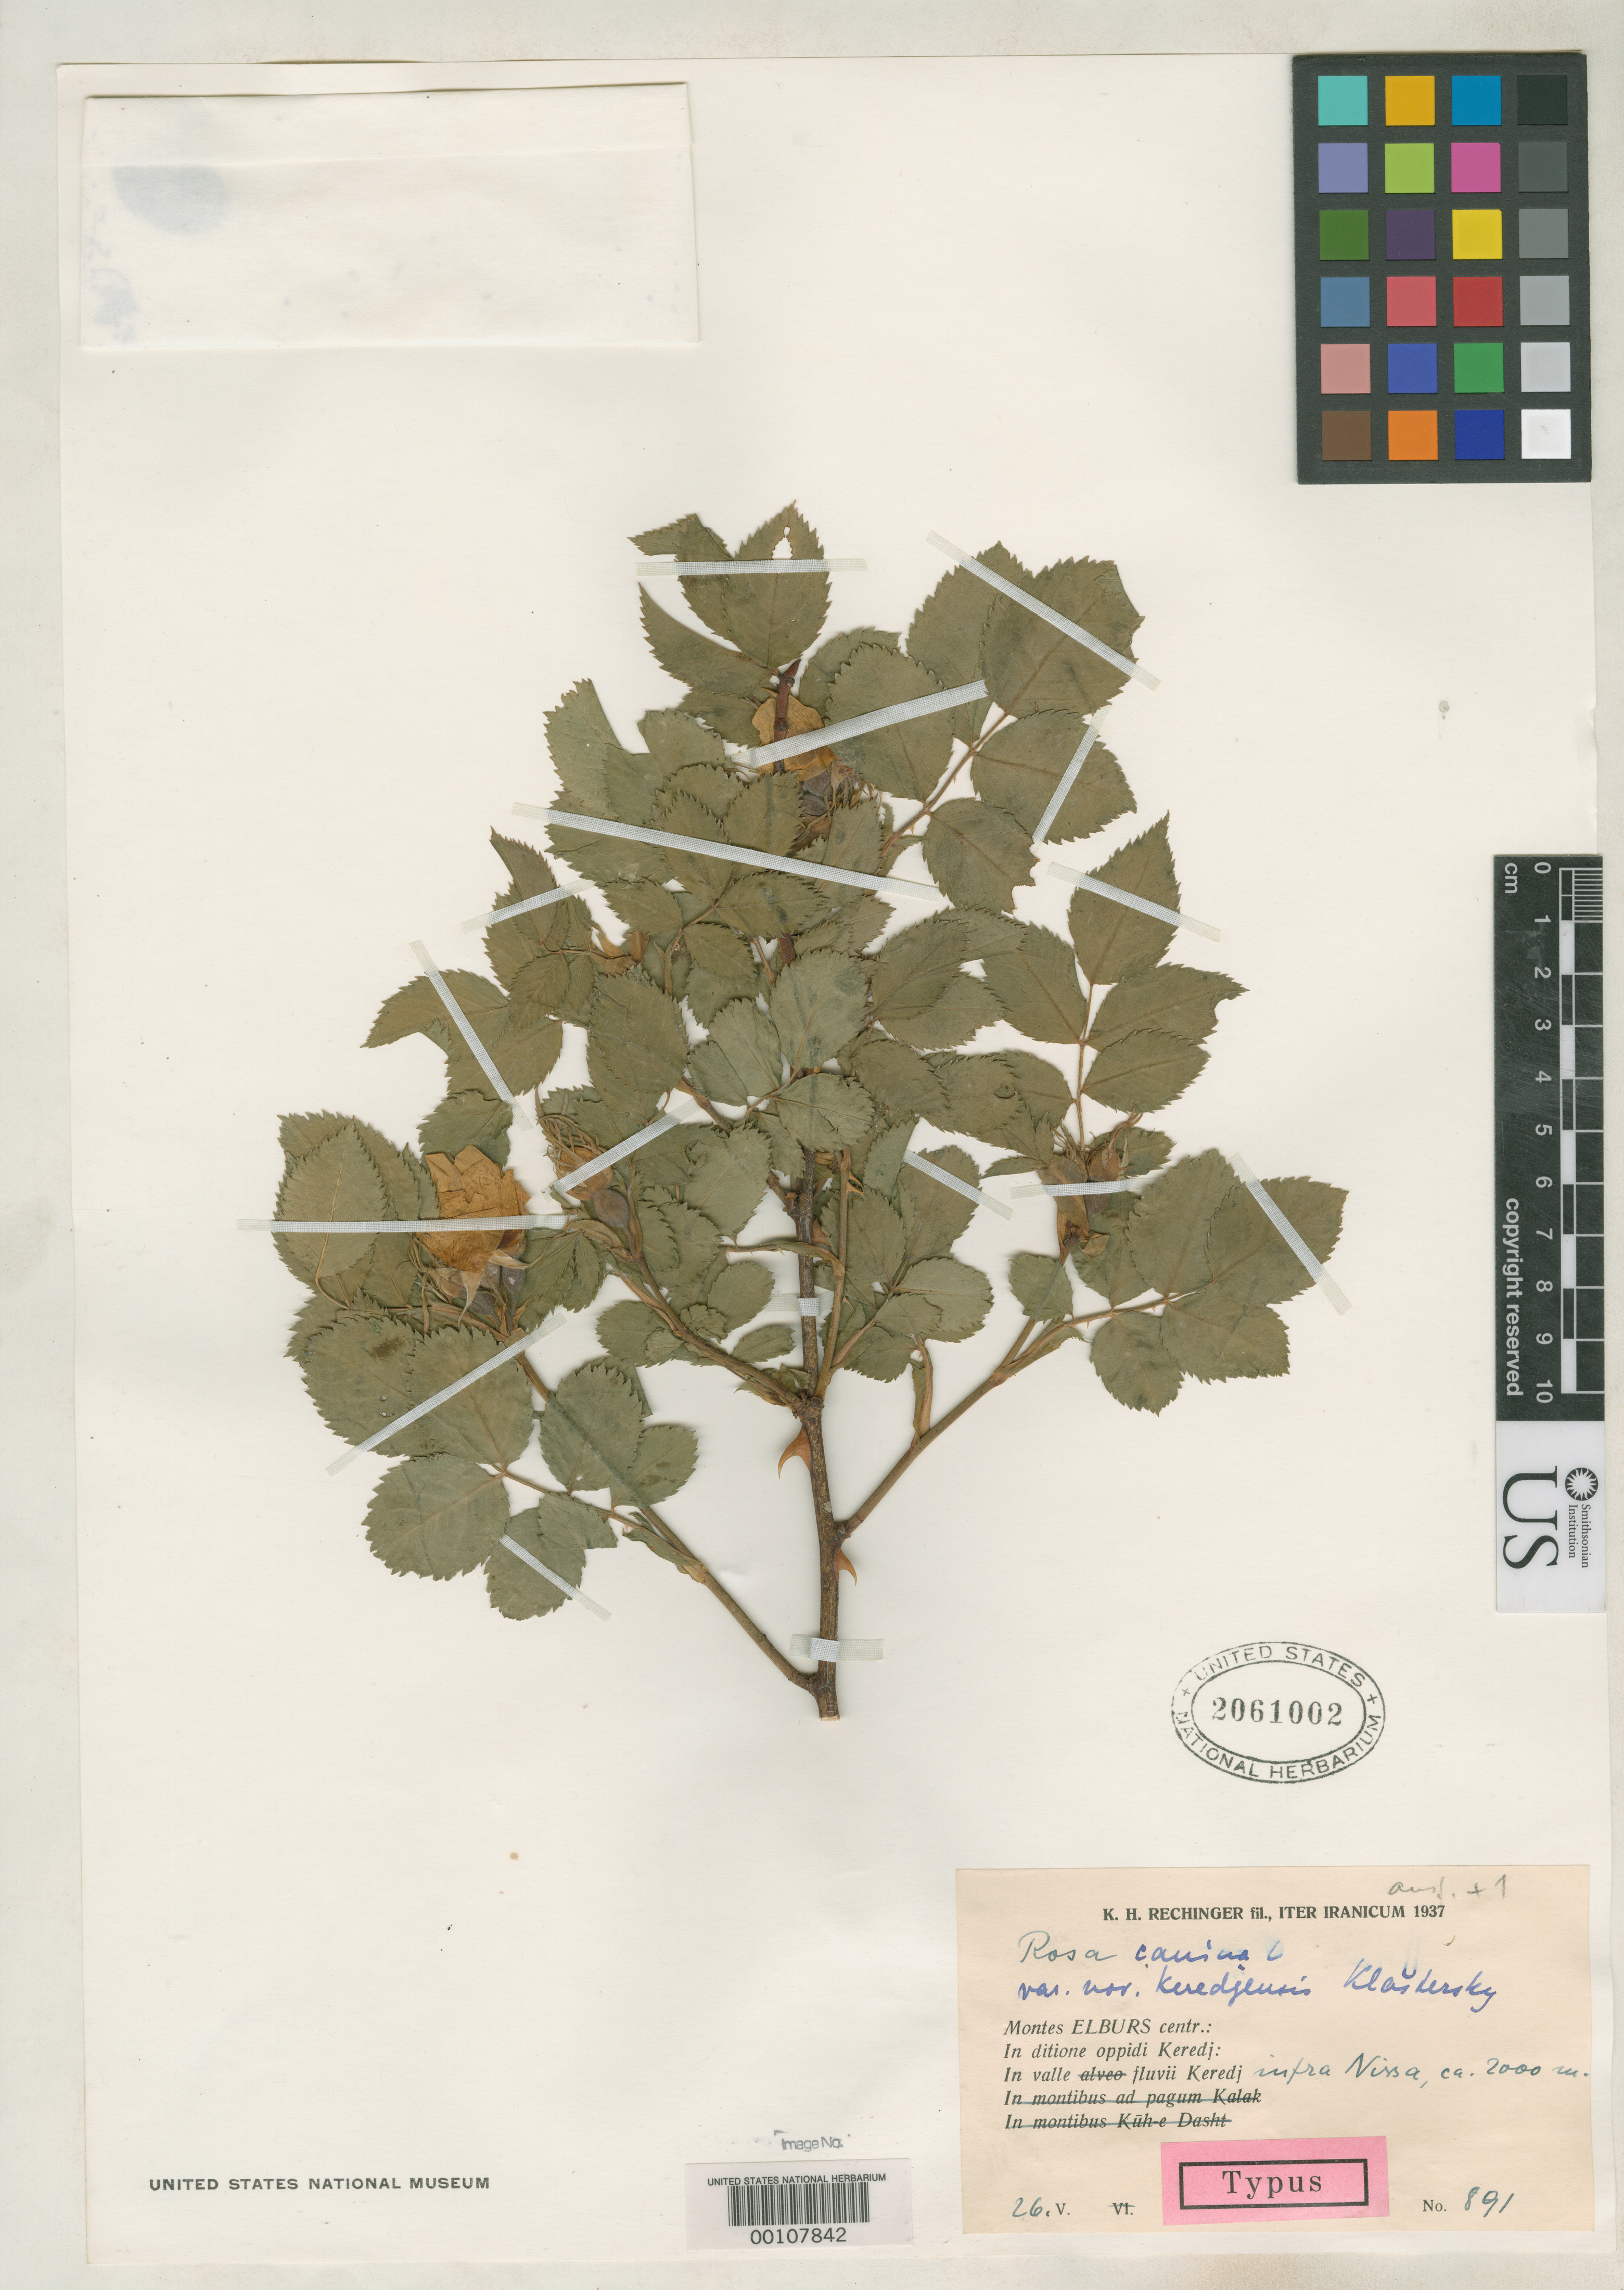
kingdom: Plantae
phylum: Tracheophyta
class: Magnoliopsida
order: Rosales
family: Rosaceae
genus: Rosa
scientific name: Rosa canina var. keredjensis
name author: Klášt.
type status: Type Collection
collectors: K. H. Rechinger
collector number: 891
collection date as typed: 26 May 1937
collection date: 1937-05-26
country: Iran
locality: Montes Elbus Centr., Oppidi Keredj, Valle Fluvii Keredj.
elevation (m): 2000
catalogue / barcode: US 2061002